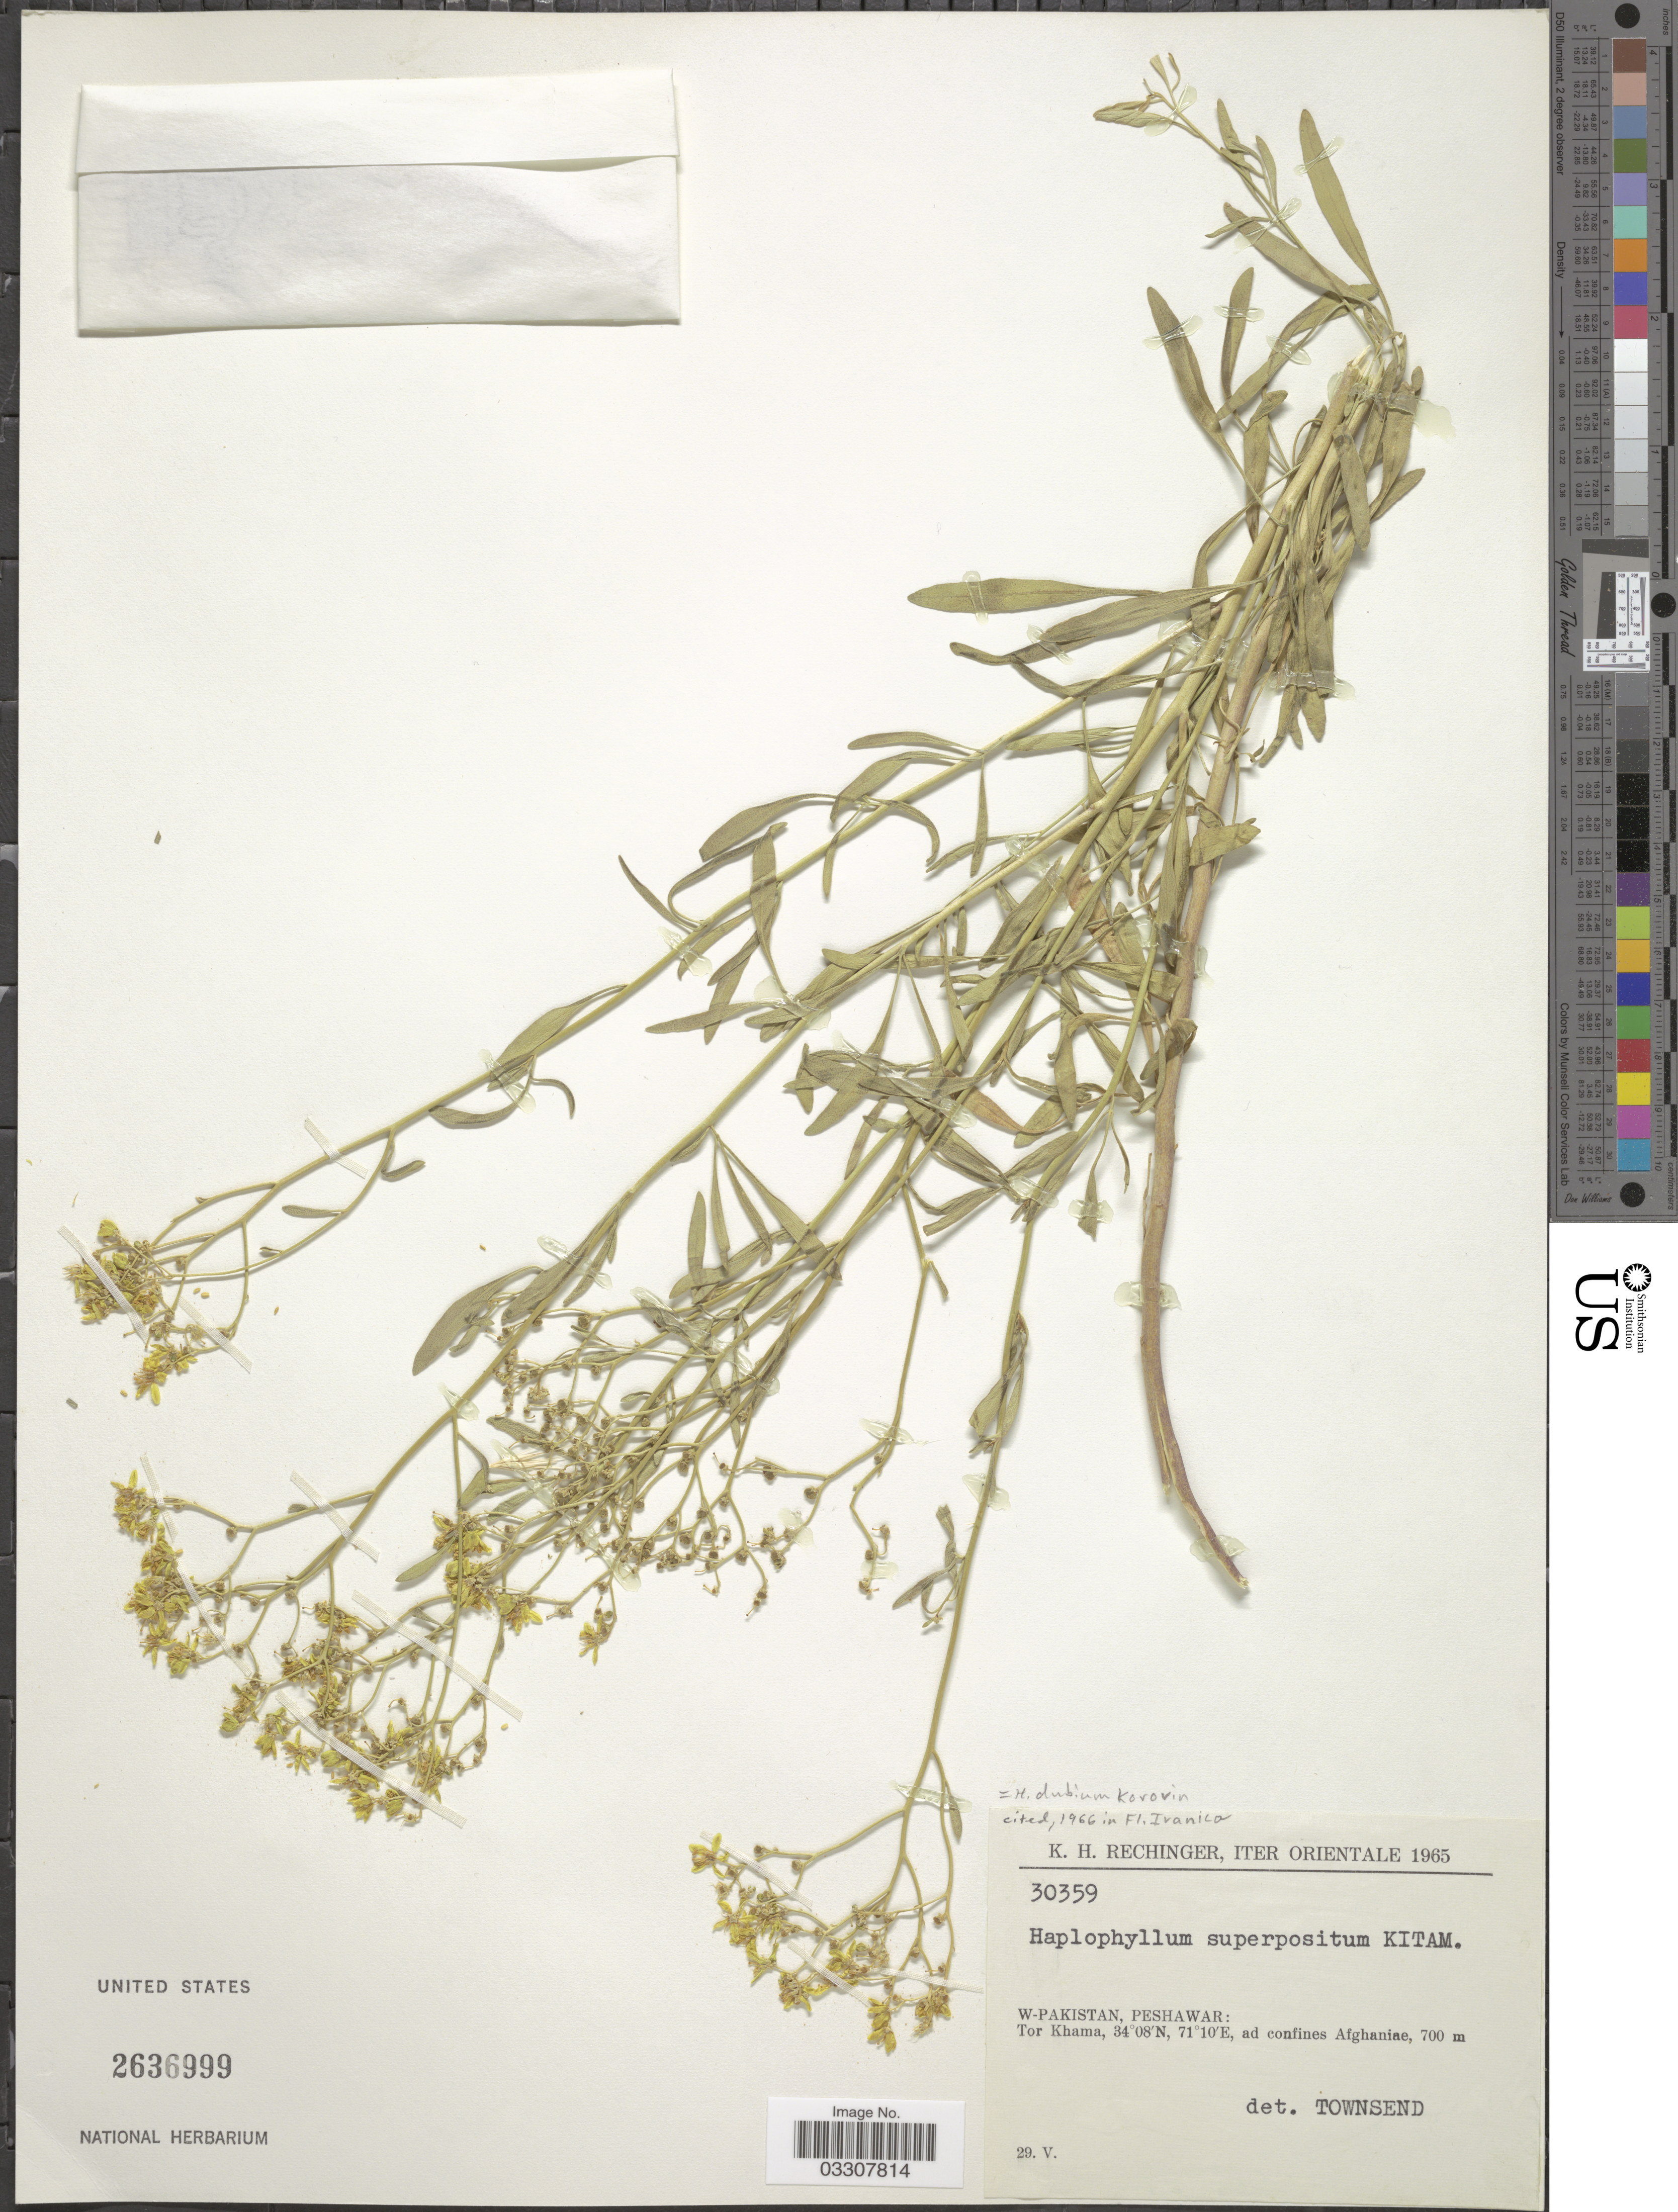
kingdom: Plantae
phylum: Tracheophyta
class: Magnoliopsida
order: Sapindales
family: Rutaceae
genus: Haplophyllum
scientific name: Haplophyllum dubium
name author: Korovin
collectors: K. H. Rechinger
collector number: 30359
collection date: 1965-05-29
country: Pakistan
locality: Iter Orientale. W-Pakistan, Peshawar: Tor Khama, ad confines Afghaniae.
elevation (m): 700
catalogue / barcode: US 2636999